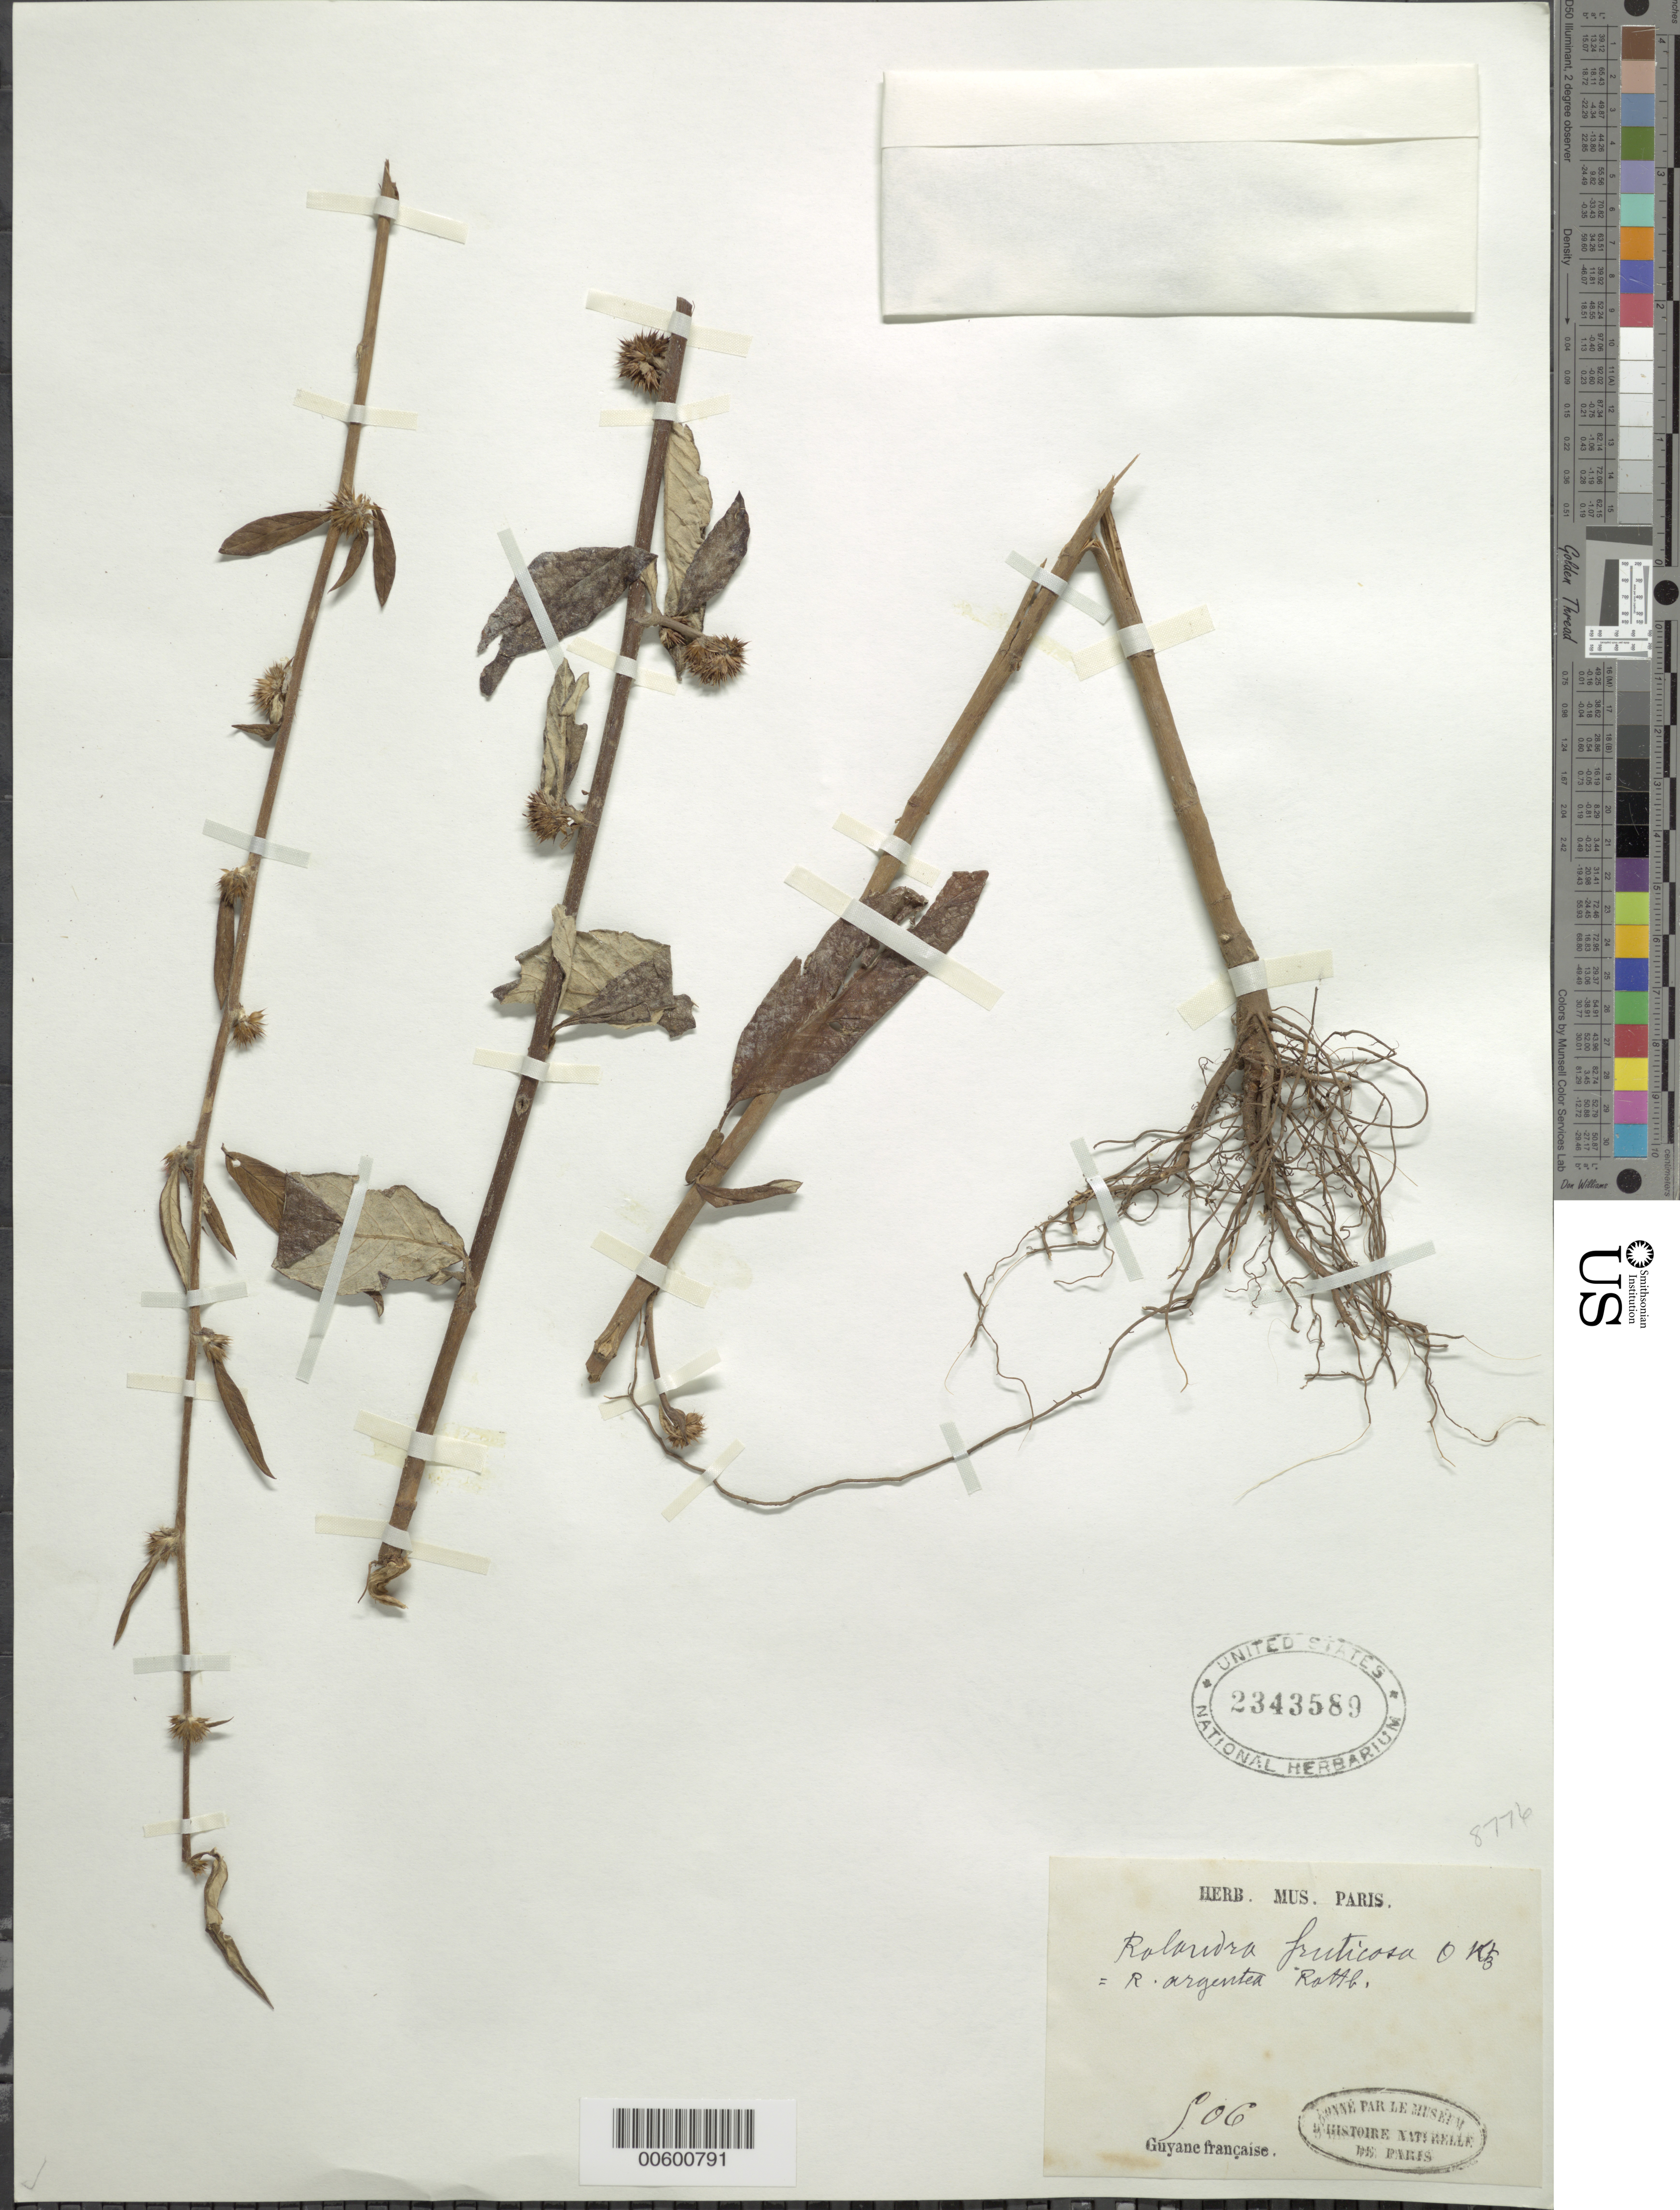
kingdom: Plantae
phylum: Tracheophyta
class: Magnoliopsida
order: Asterales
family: Asteraceae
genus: Rolandra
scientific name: Rolandra fruticosa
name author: (L.) Kuntze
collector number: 506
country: French Guiana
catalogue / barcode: US 2343589